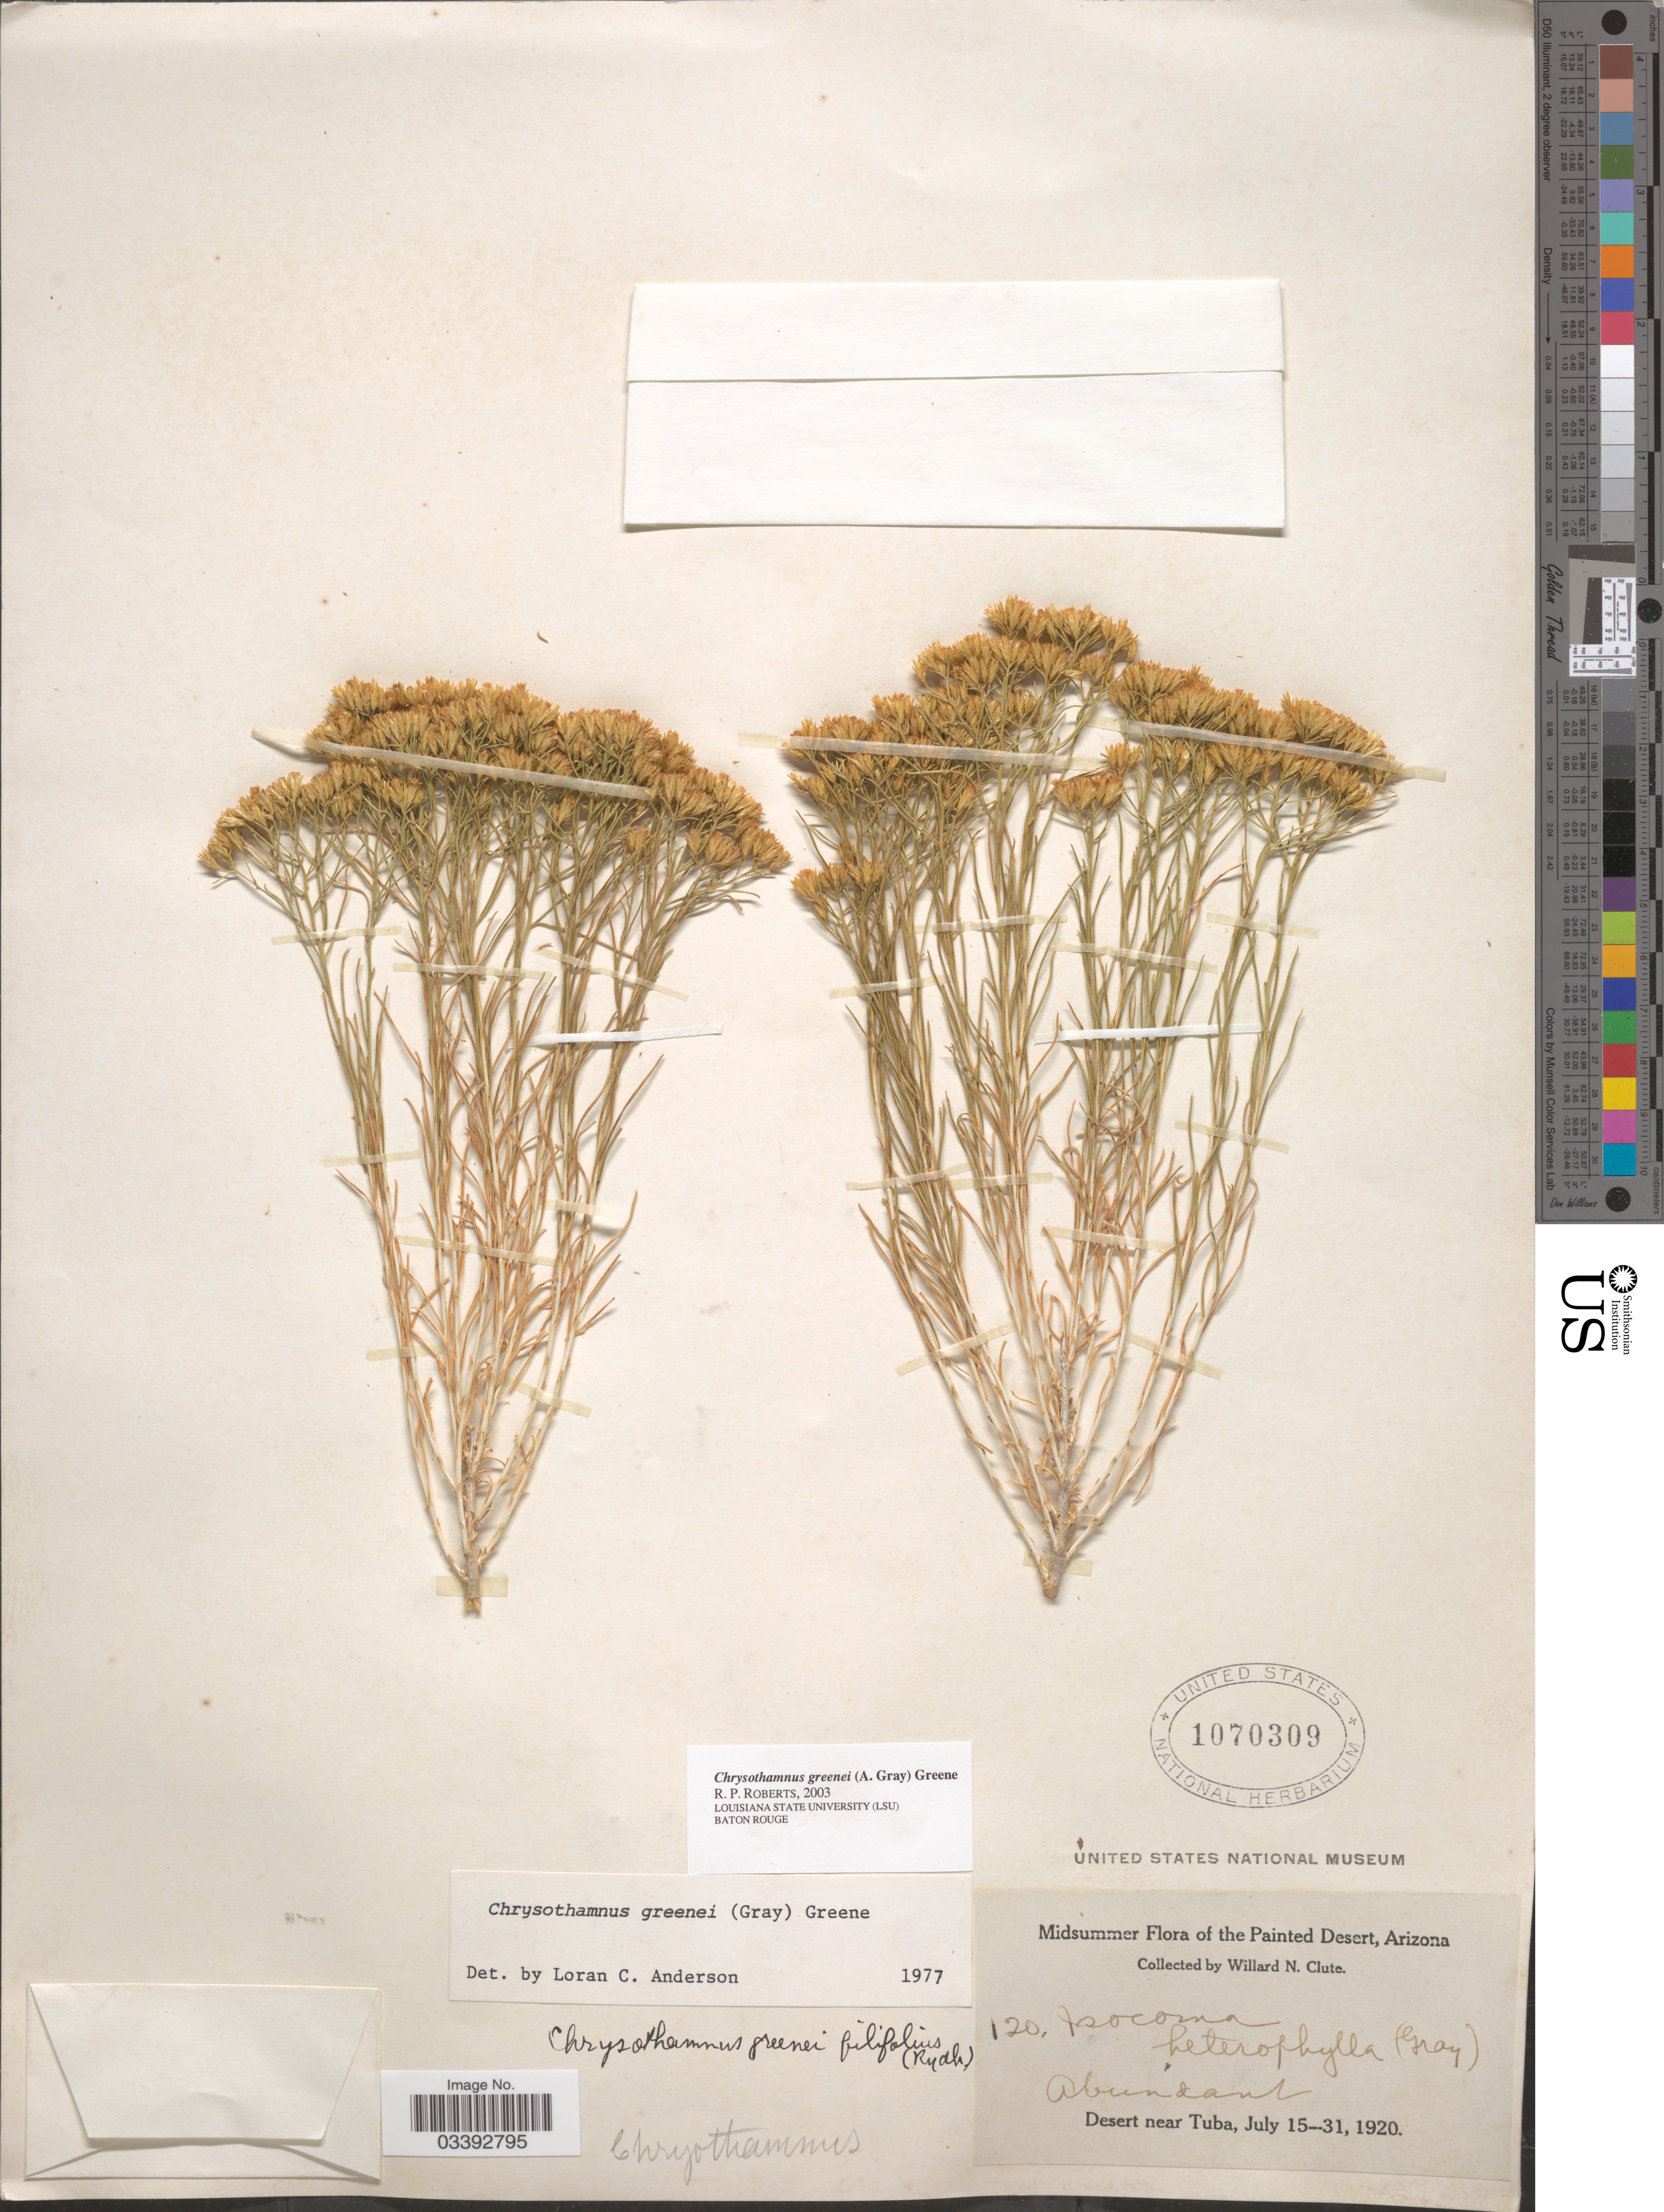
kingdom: Plantae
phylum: Tracheophyta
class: Magnoliopsida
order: Asterales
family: Asteraceae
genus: Chrysothamnus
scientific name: Chrysothamnus greenei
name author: (A. Gray) Greene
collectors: W. N. Clute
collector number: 120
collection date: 1920-07-15/1920-07-31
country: United States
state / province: Arizona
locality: The Painted Desert, Desert near Tuba.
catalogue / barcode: US 1070309